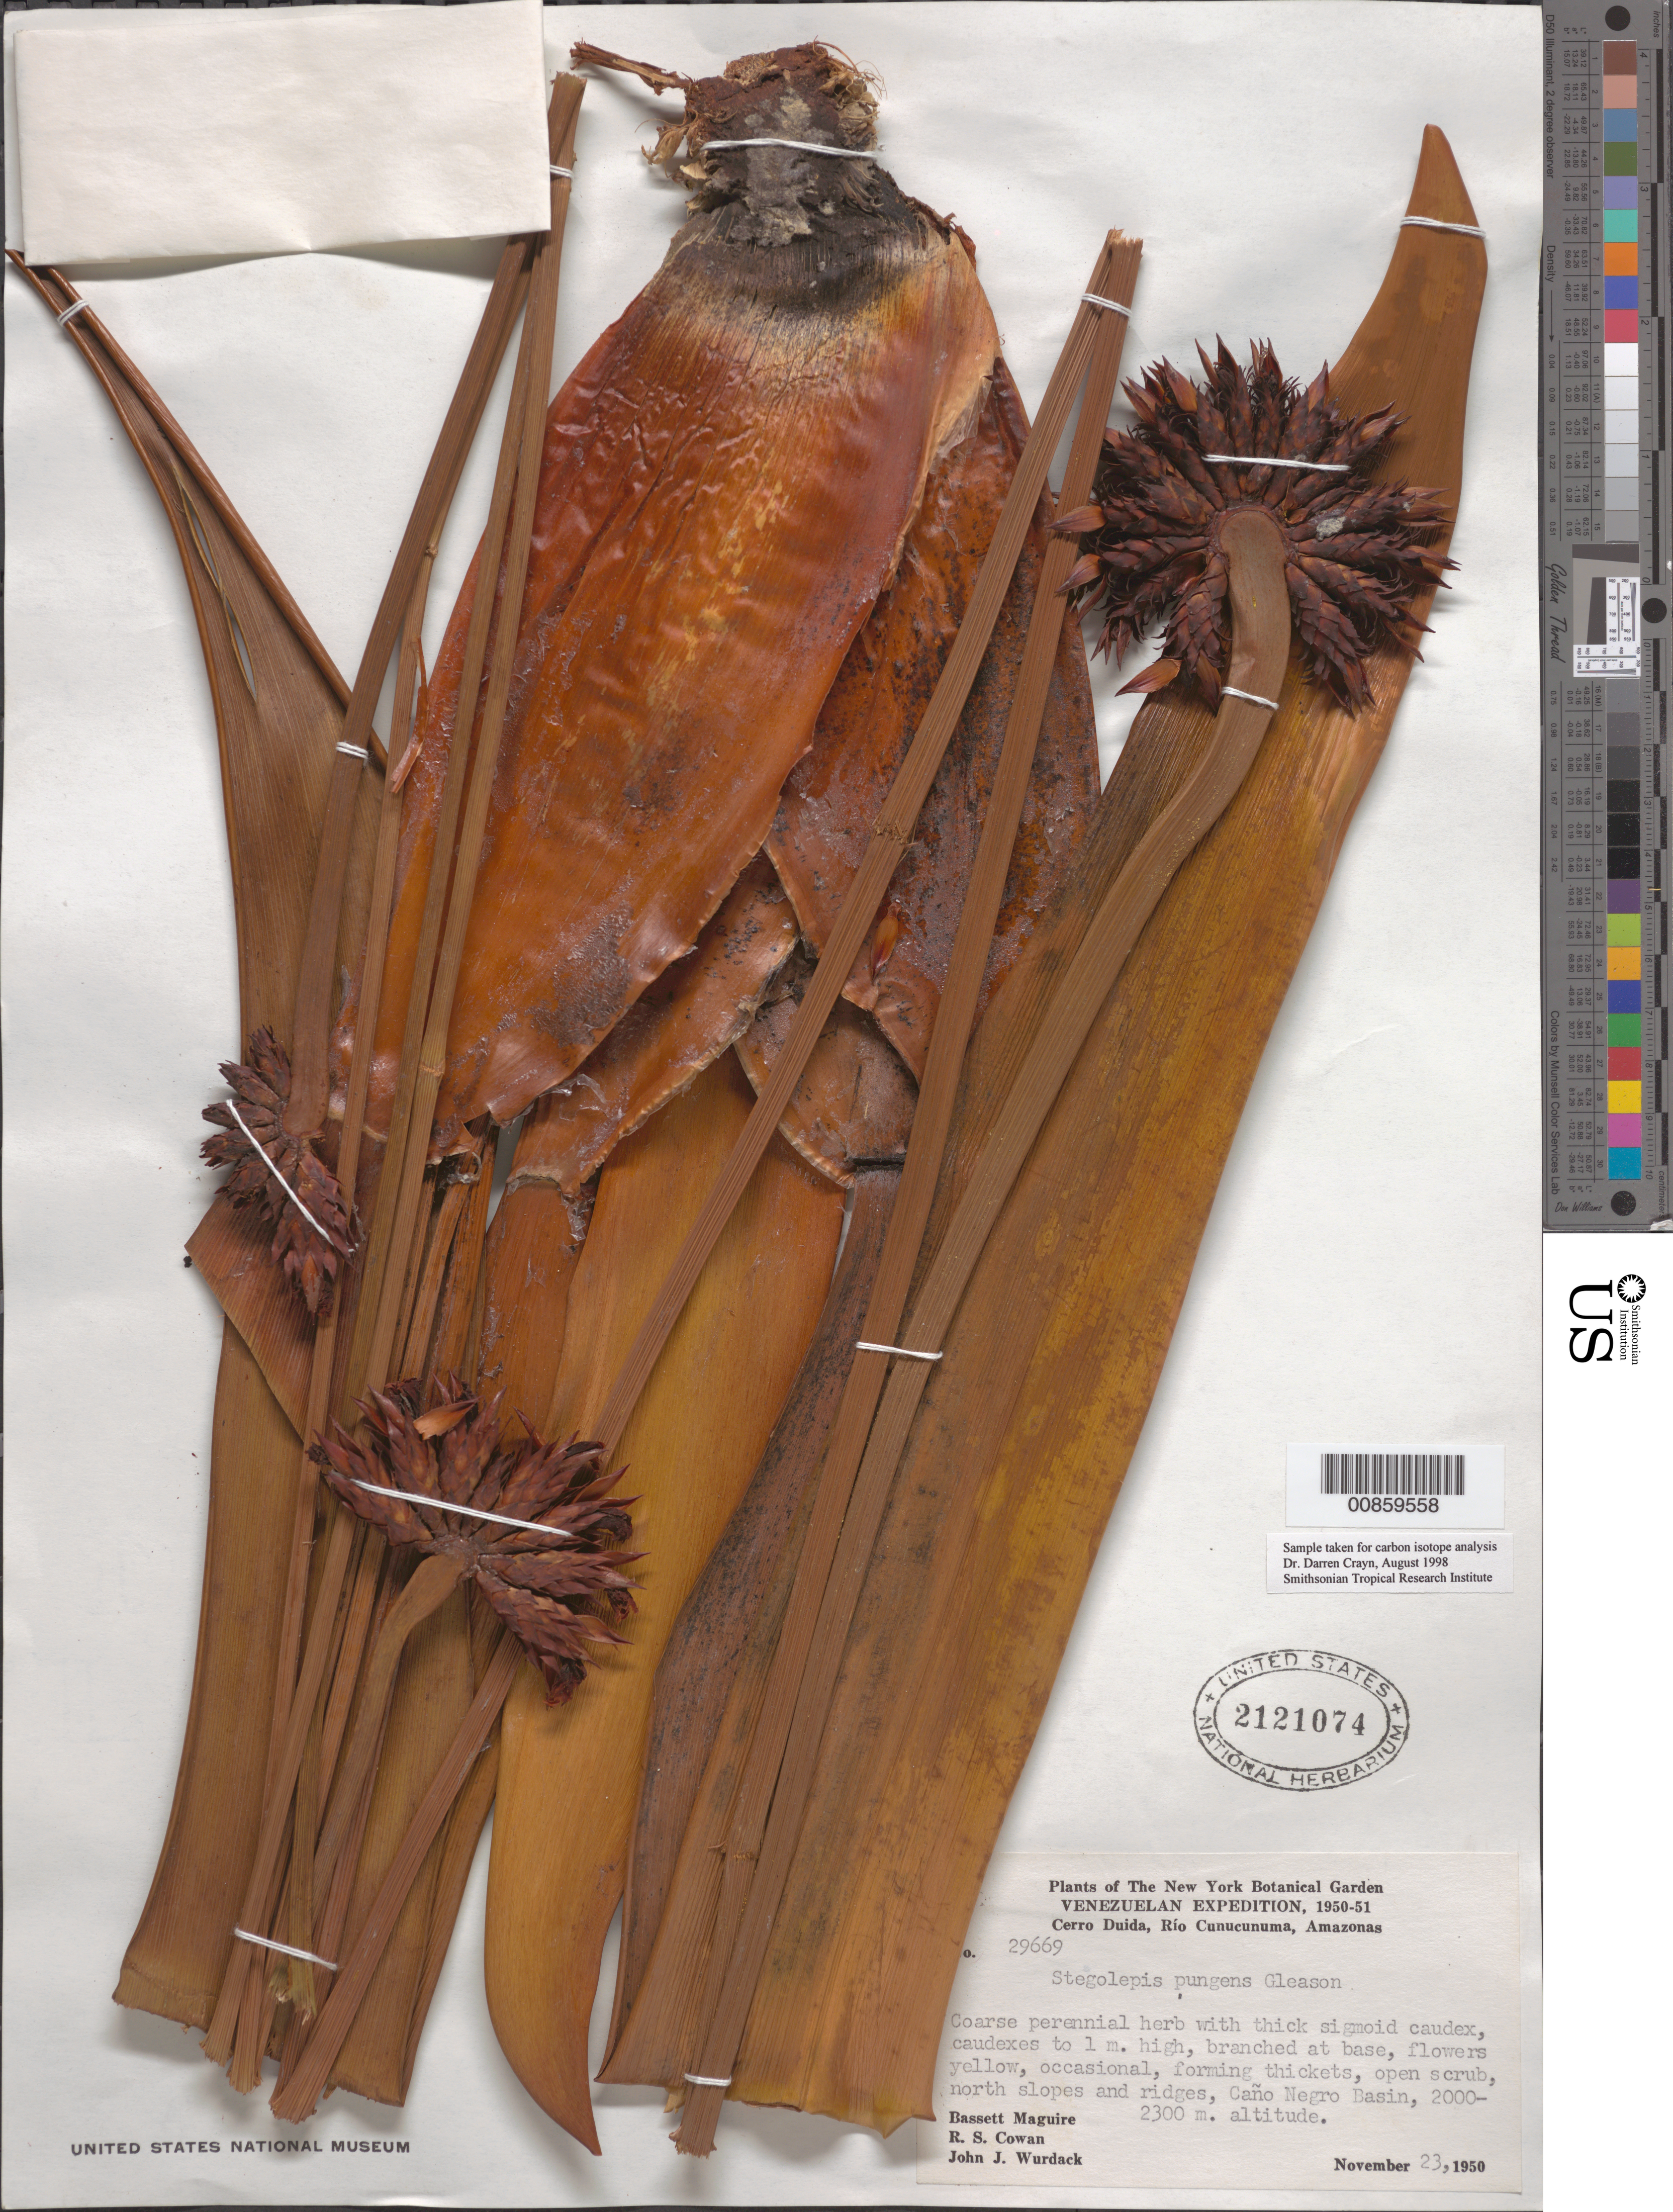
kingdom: Plantae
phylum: Tracheophyta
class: Liliopsida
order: Poales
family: Rapateaceae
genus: Stegolepis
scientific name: Stegolepis pungens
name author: Gleason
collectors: B. Maguire, R. S. Cowan & J. J. Wurdack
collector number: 29669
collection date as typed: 23-Nov-50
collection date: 1950-11-23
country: Venezuela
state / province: Amazonas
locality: Cerro Duida, Río Cunucunuma, north slopes and ridges of Caño Negro basin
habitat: Open scrub.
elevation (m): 2000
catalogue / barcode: US 21221074